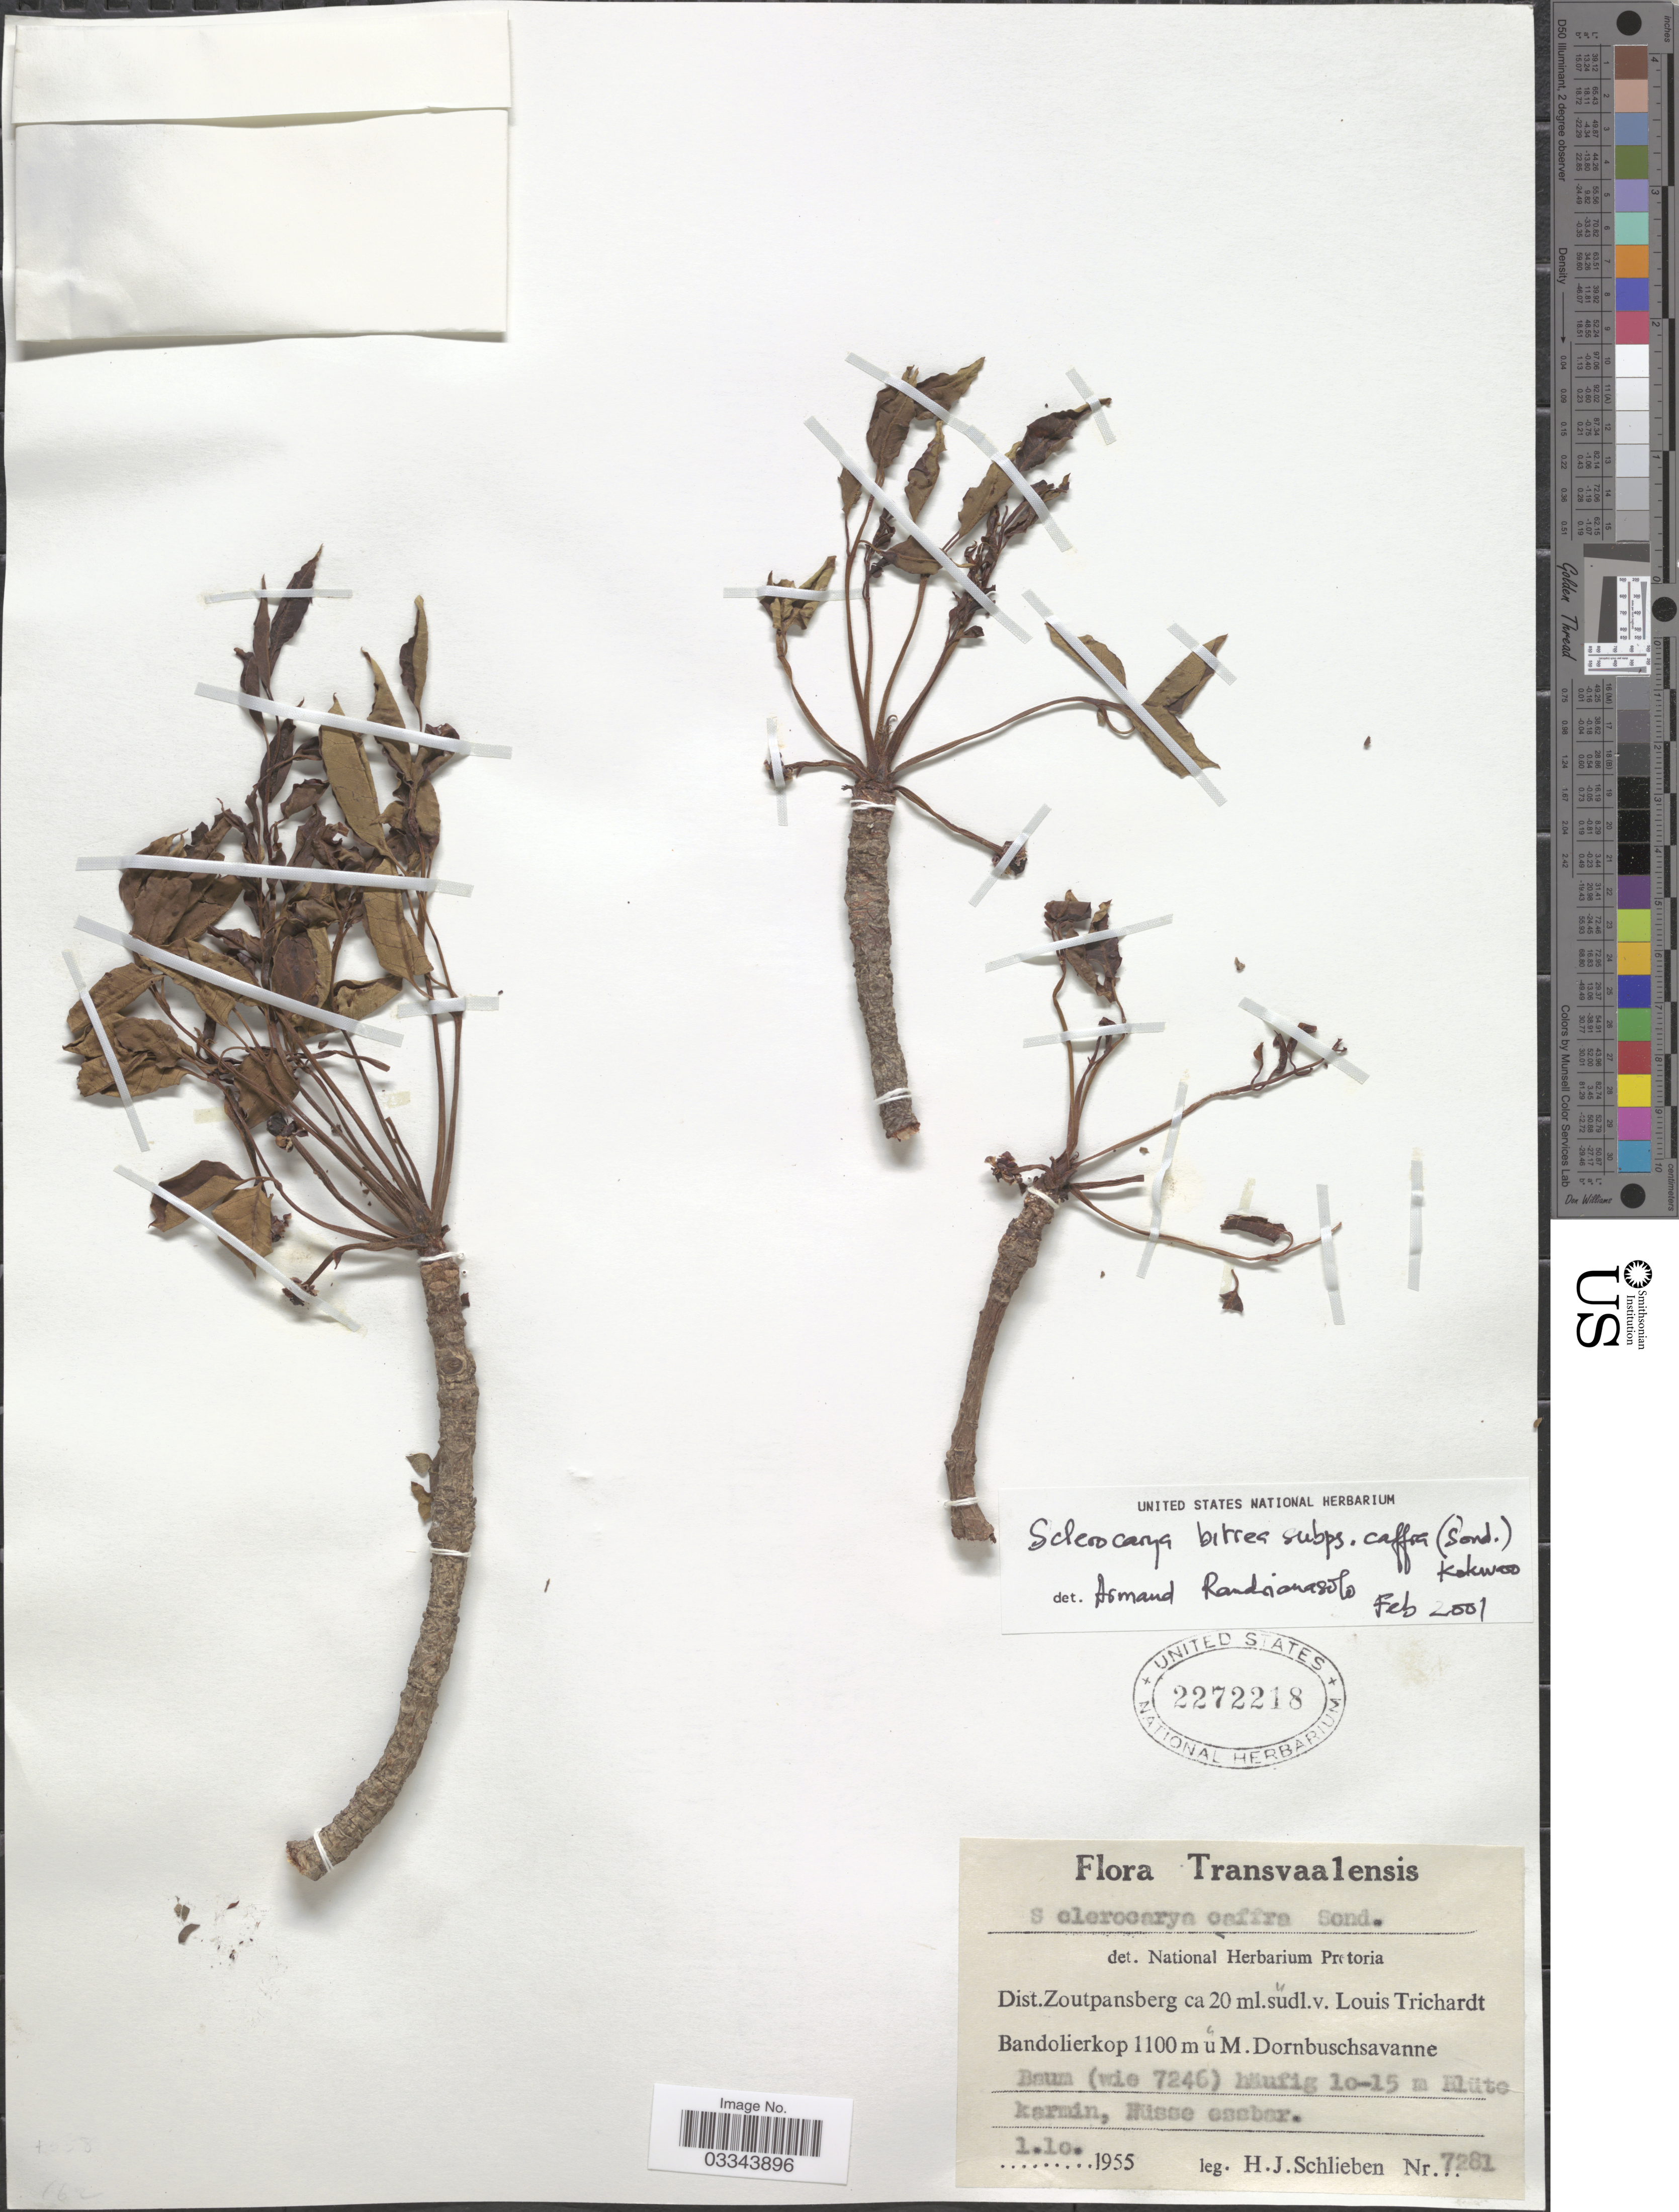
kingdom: Plantae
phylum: Tracheophyta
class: Magnoliopsida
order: Sapindales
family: Anacardiaceae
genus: Sclerocarya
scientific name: Sclerocarya birrea subsp. caffra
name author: (Sond.) Kokwaro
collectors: H. J. Schlieben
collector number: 7281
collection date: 1955-10-01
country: South Africa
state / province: Limpopo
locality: Transvaalensis, Dist. Zoutpansberg ca. 20ml.sudl.v.Louis Trichardt Bandolierkop. Dornbuschsavanne.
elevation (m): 1100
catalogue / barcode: US 2272218